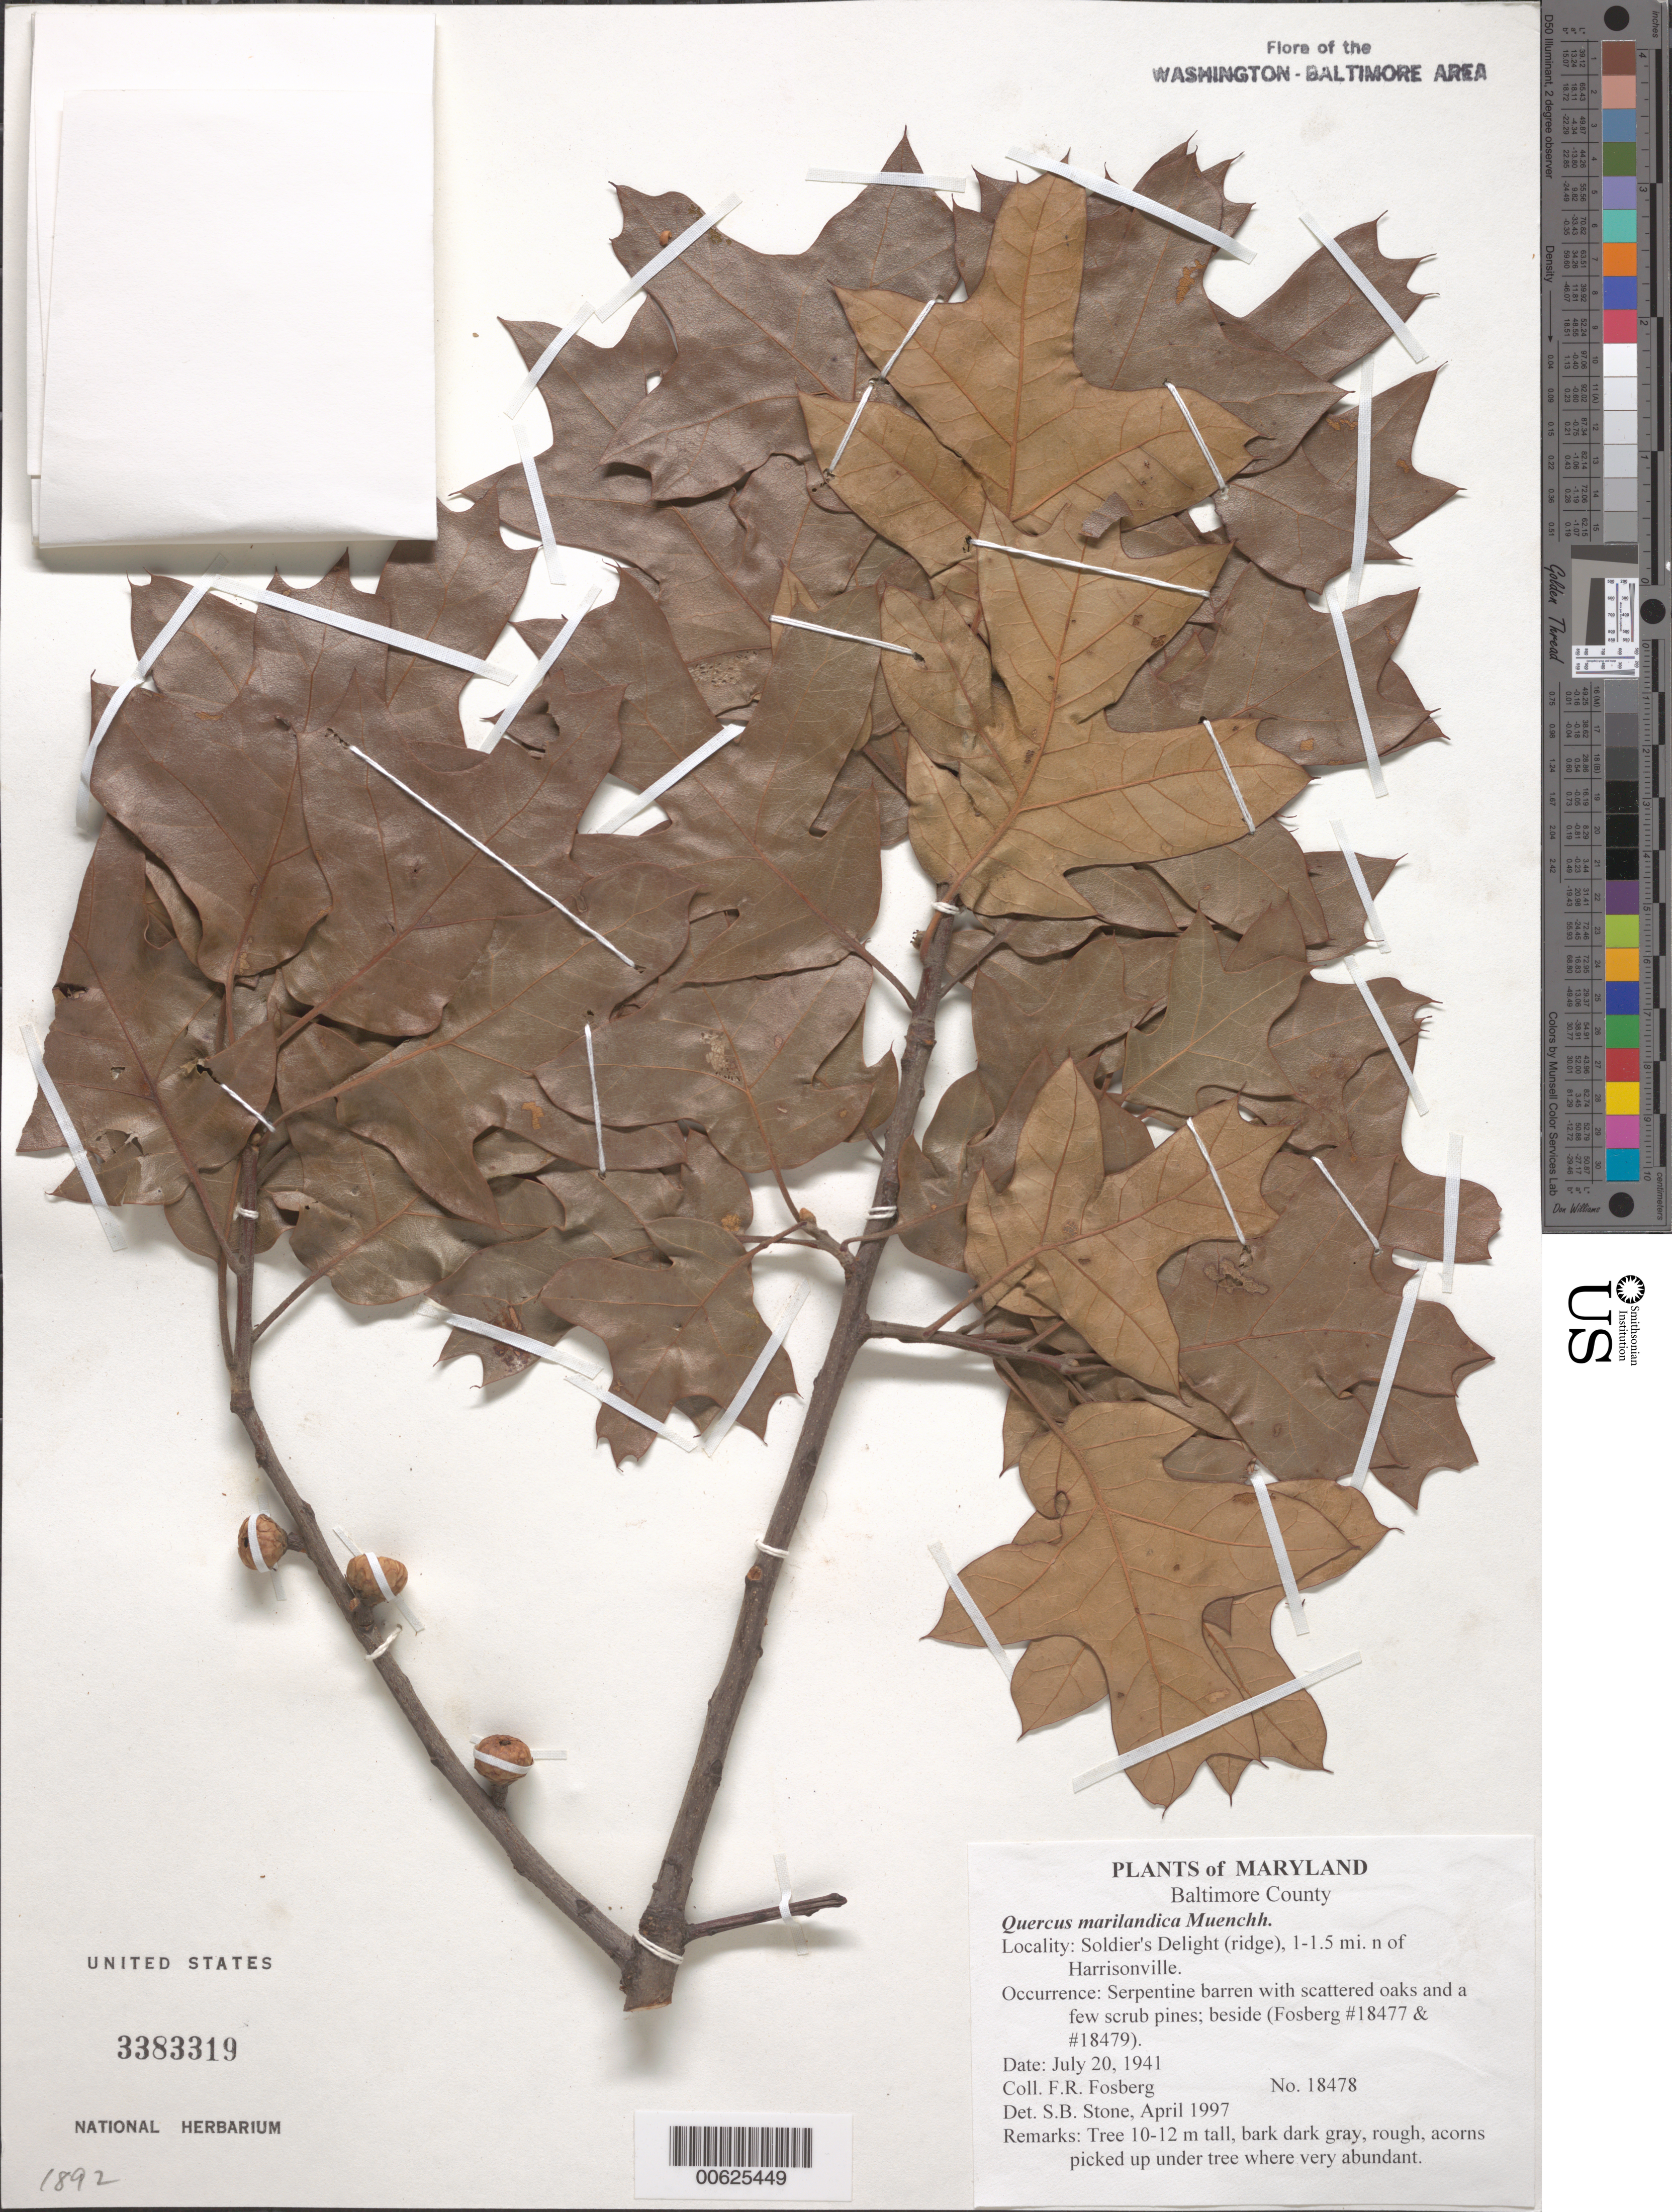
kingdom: Plantae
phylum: Tracheophyta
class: Magnoliopsida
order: Fagales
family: Fagaceae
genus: Quercus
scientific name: Quercus marilandica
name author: (L.) Münchh.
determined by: Stone, S. B.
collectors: F. R. Fosberg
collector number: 18478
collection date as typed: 20 Jul 1941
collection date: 1941-07-20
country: United States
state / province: Maryland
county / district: Baltimore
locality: Soldier's Delight (ridge), 1-1.5 mi. n of Harrisonville.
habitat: Serpentine barren with scattered oaks and a few scrub pines; beside (Fosberg #18477 & #18479).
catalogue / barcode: US 3383319